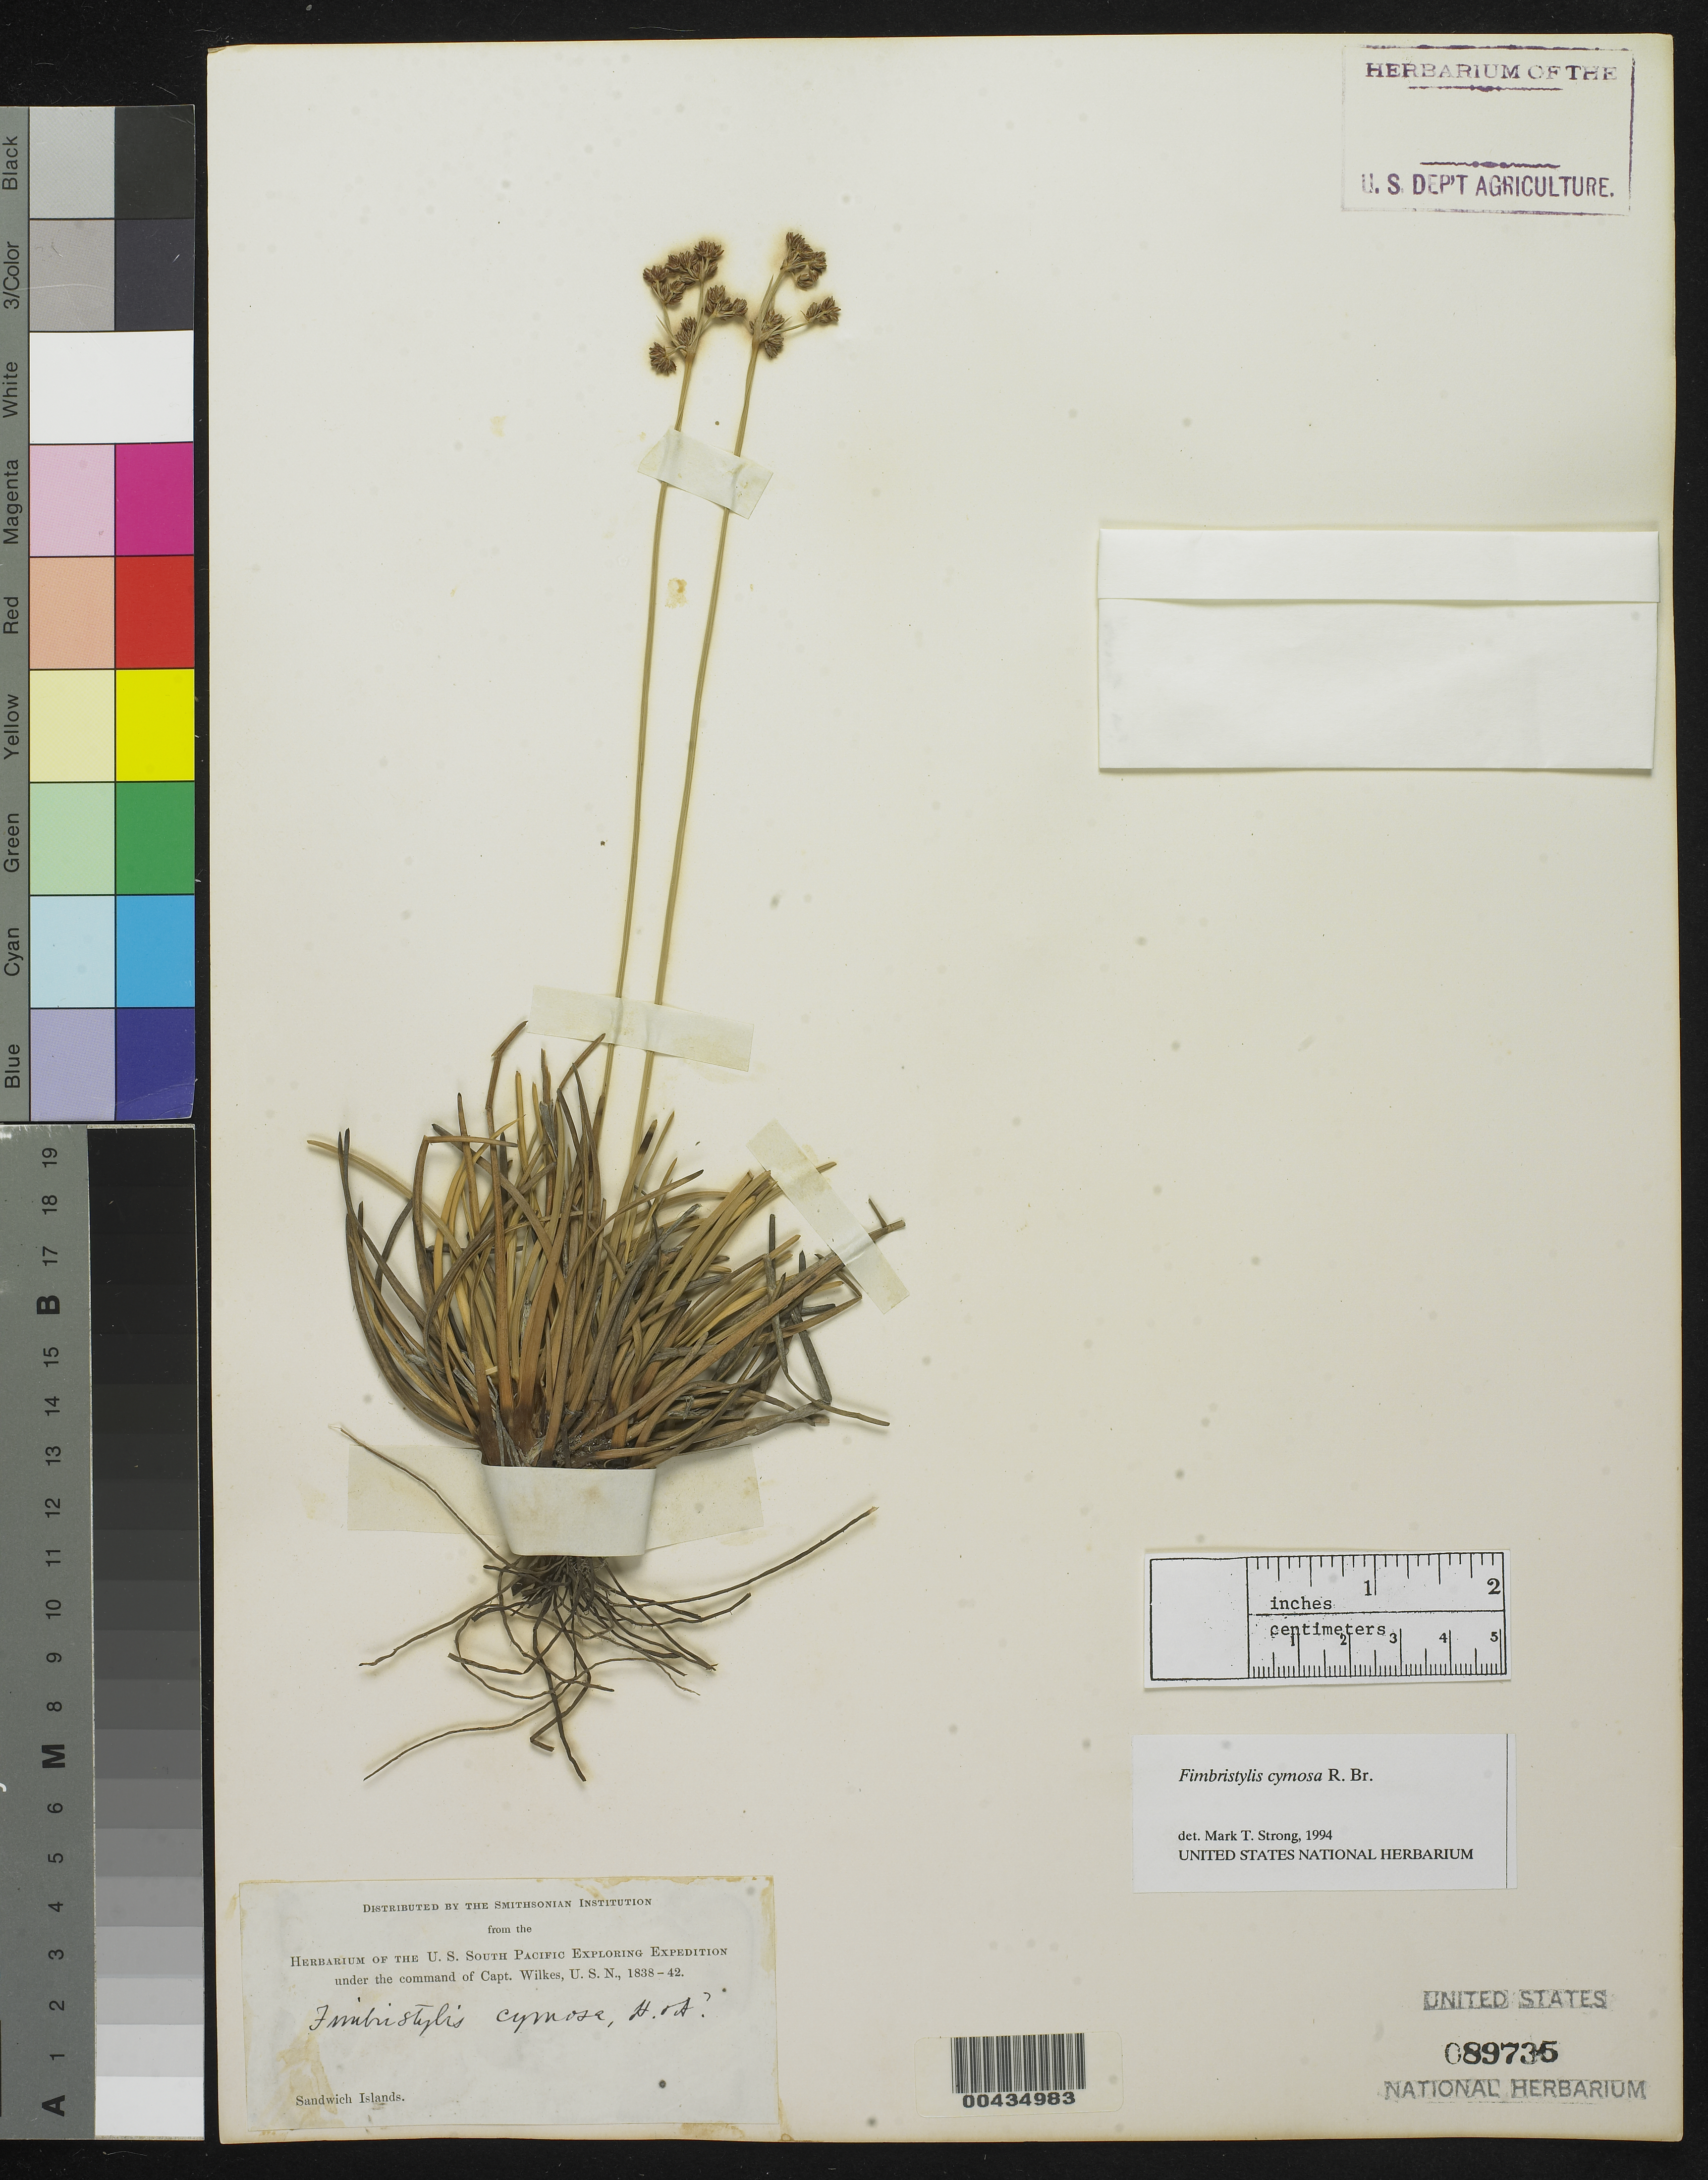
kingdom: Plantae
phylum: Tracheophyta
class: Liliopsida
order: Poales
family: Cyperaceae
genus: Fimbristylis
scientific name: Fimbristylis cymosa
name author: R. Br.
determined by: Strong, M. T., (US), Smithsonian Institution - National Museum of Natural History (UNITED STATES)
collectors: Wilkes Explor. Exped.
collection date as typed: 1838 to -- --- 1842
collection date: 1838/1842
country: United States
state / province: Hawaii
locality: Sandwich Islands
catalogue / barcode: US 89735